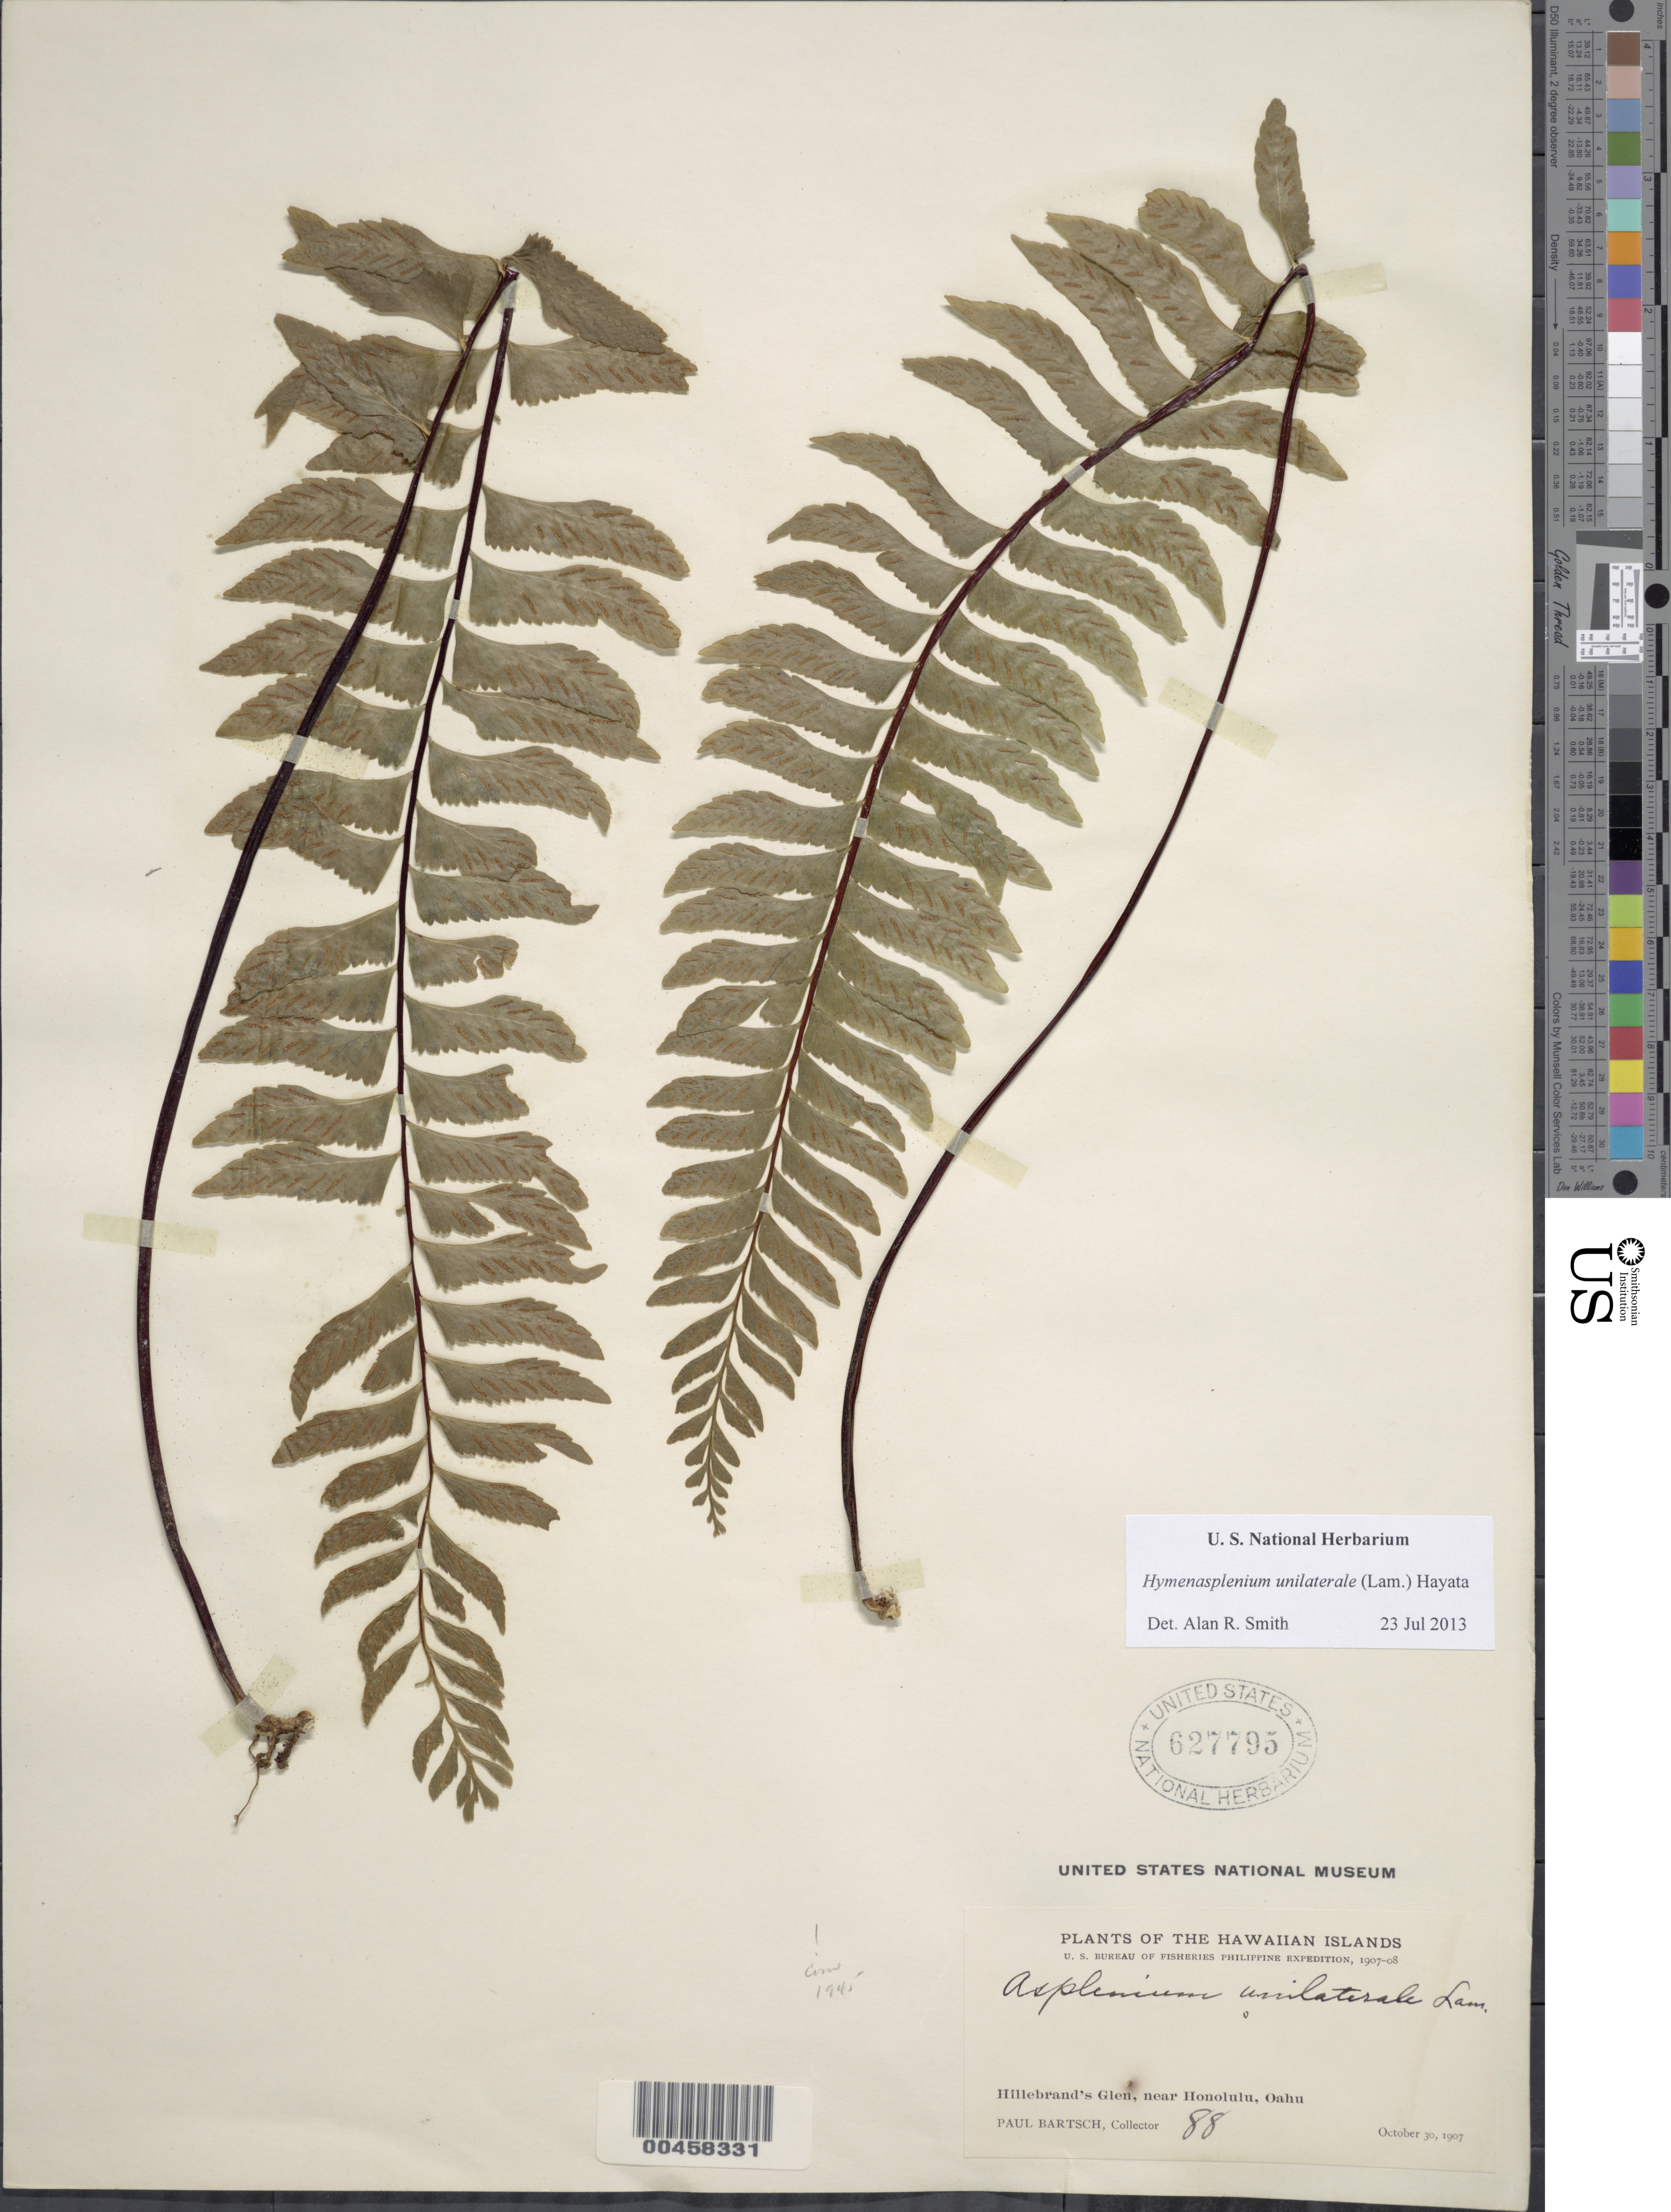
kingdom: Plantae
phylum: Tracheophyta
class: Polypodiopsida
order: Polypodiales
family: Aspleniaceae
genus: Hymenasplenium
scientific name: Hymenasplenium unilaterale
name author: (Lam.) Hayata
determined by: Smith, Alan R., (UC)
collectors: P. Bartsch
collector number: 88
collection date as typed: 30 Oct 1907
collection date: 1907-10-30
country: United States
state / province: Hawaii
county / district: Honolulu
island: Oahu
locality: Hillebrand's Glen, near Honolulu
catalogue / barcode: US 627795